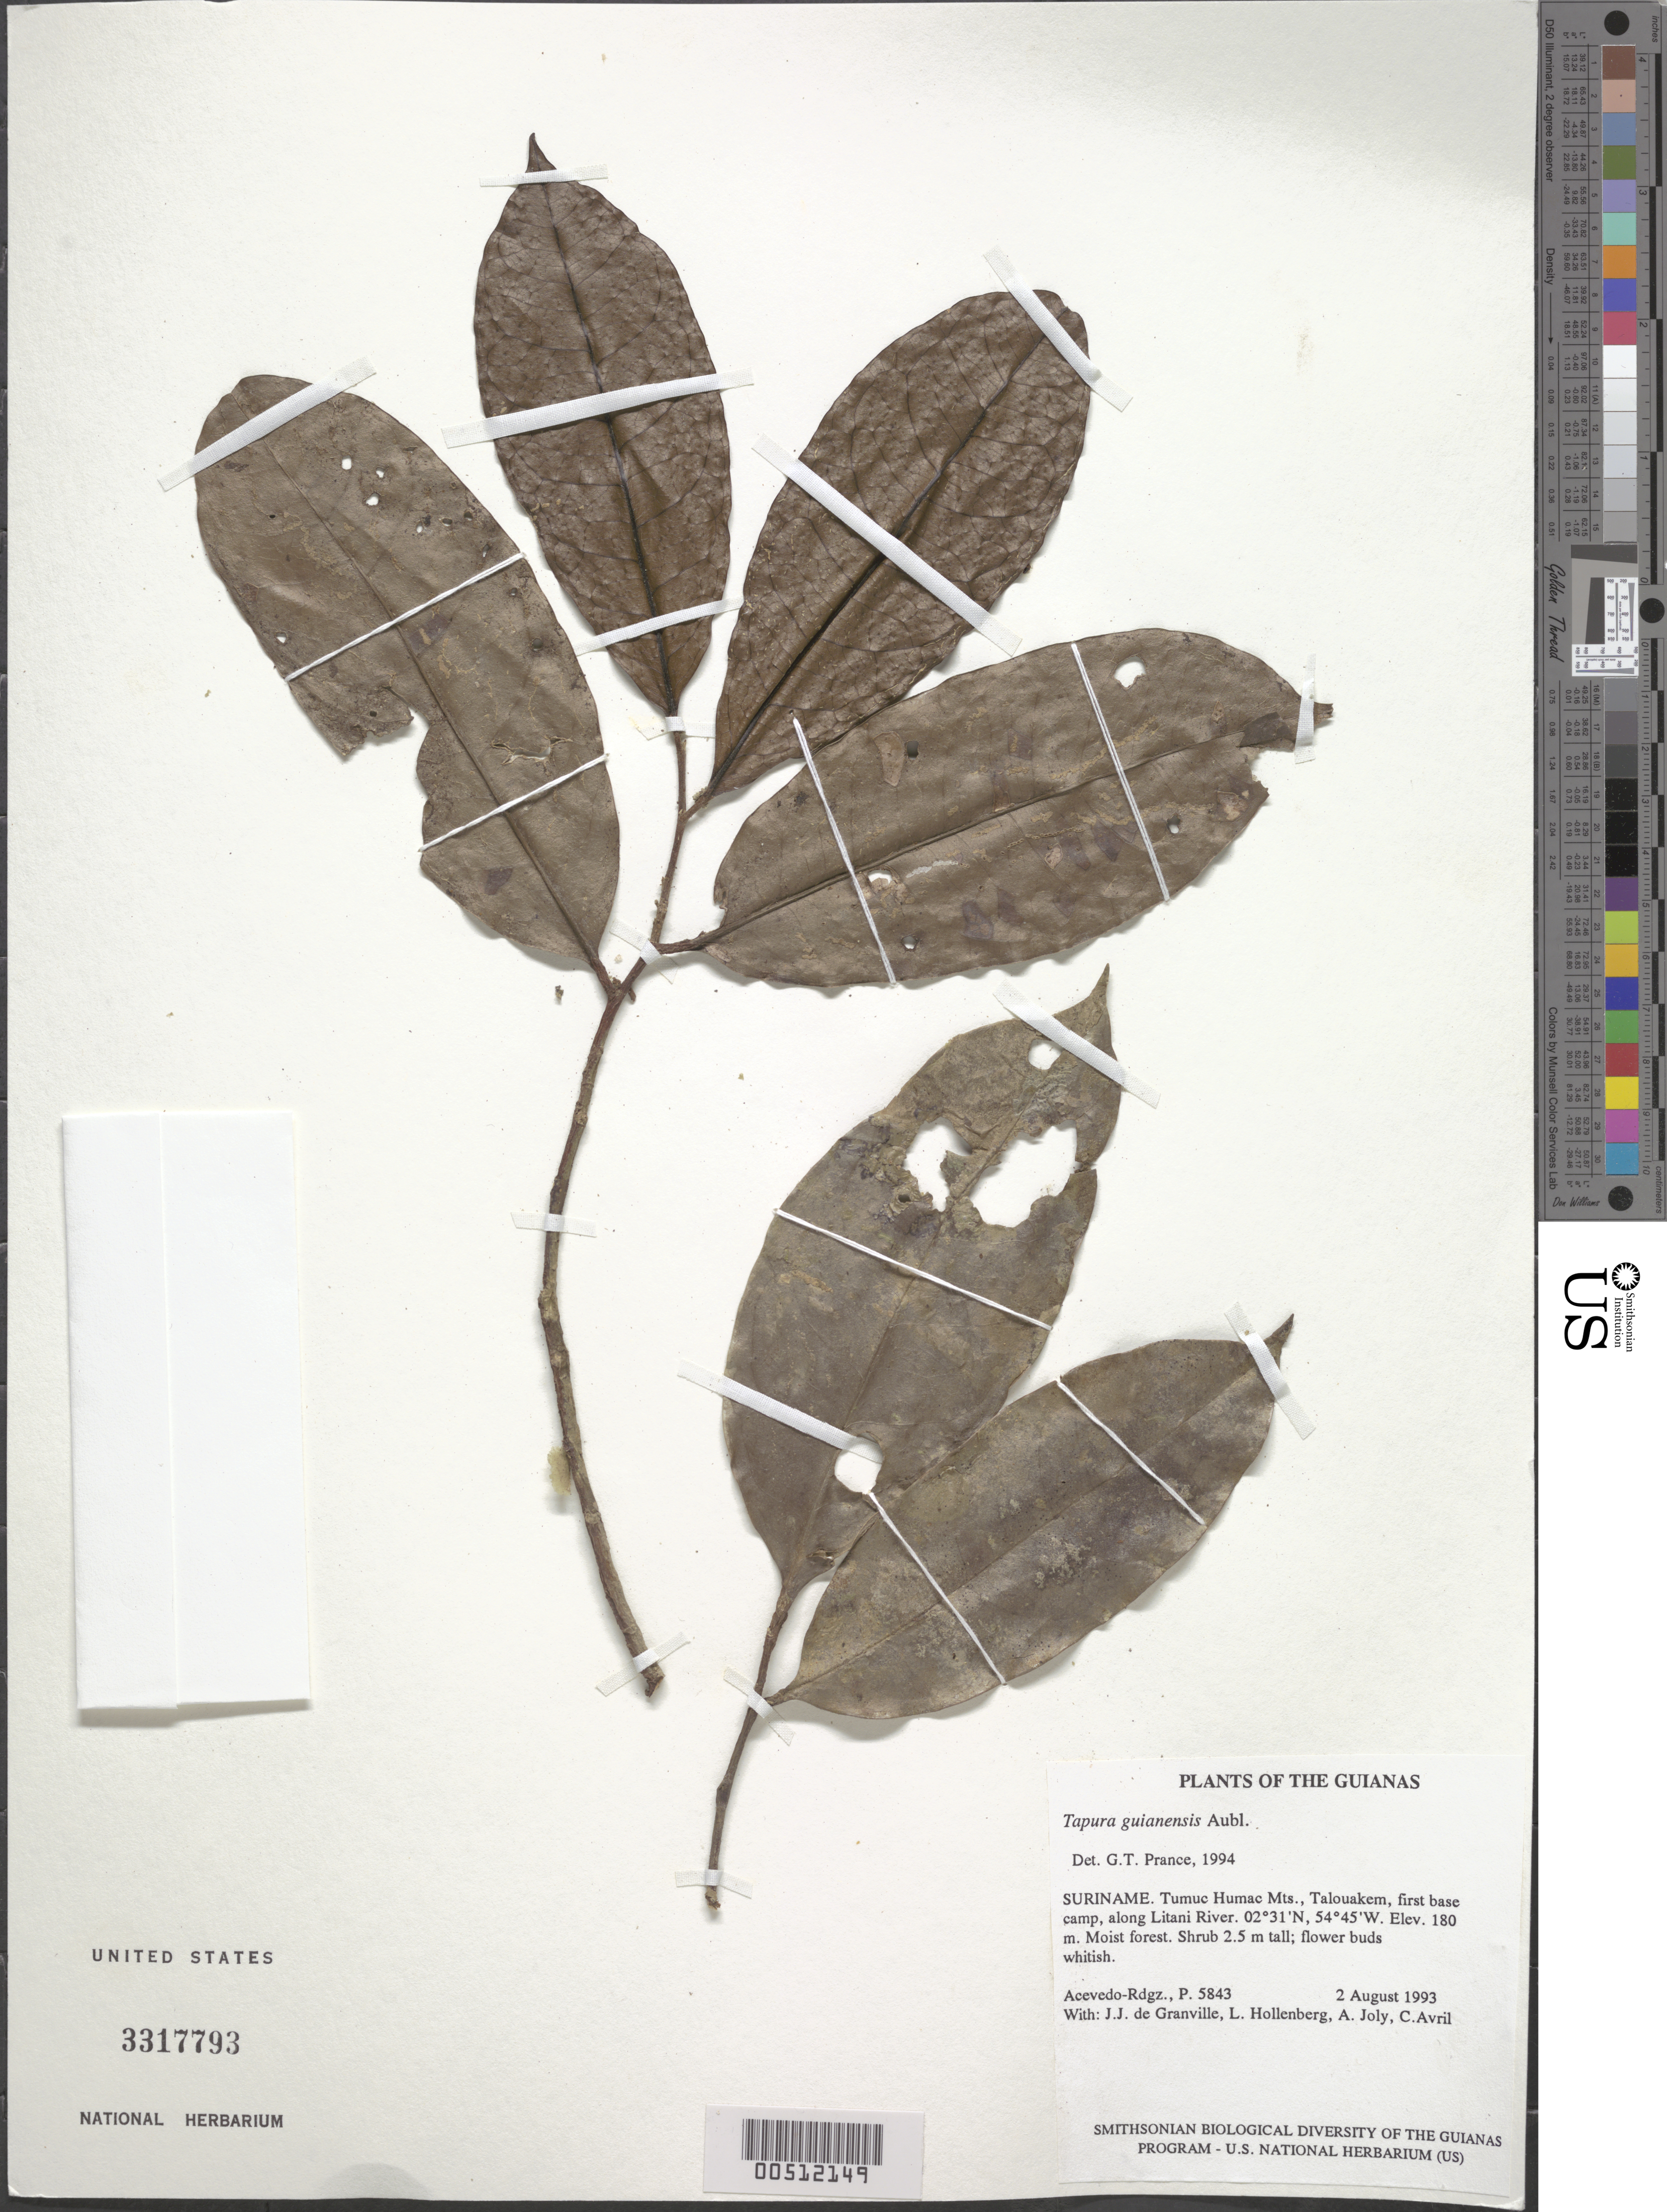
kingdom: Plantae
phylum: Tracheophyta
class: Magnoliopsida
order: Malpighiales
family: Dichapetalaceae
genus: Tapura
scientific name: Tapura guianensis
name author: Aubl.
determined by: Prance, G. T.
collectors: P. Acevedo-Rodr., J.-J. de Granville, A. Joly, A. Boyer & L. Hollenberg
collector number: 5843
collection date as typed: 02 Aug 1993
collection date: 1993-08-02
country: Suriname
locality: Tumuc Humac Mts., Talouakem, first base camp, along Litani River.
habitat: Moist forest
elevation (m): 180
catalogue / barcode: US 3317793